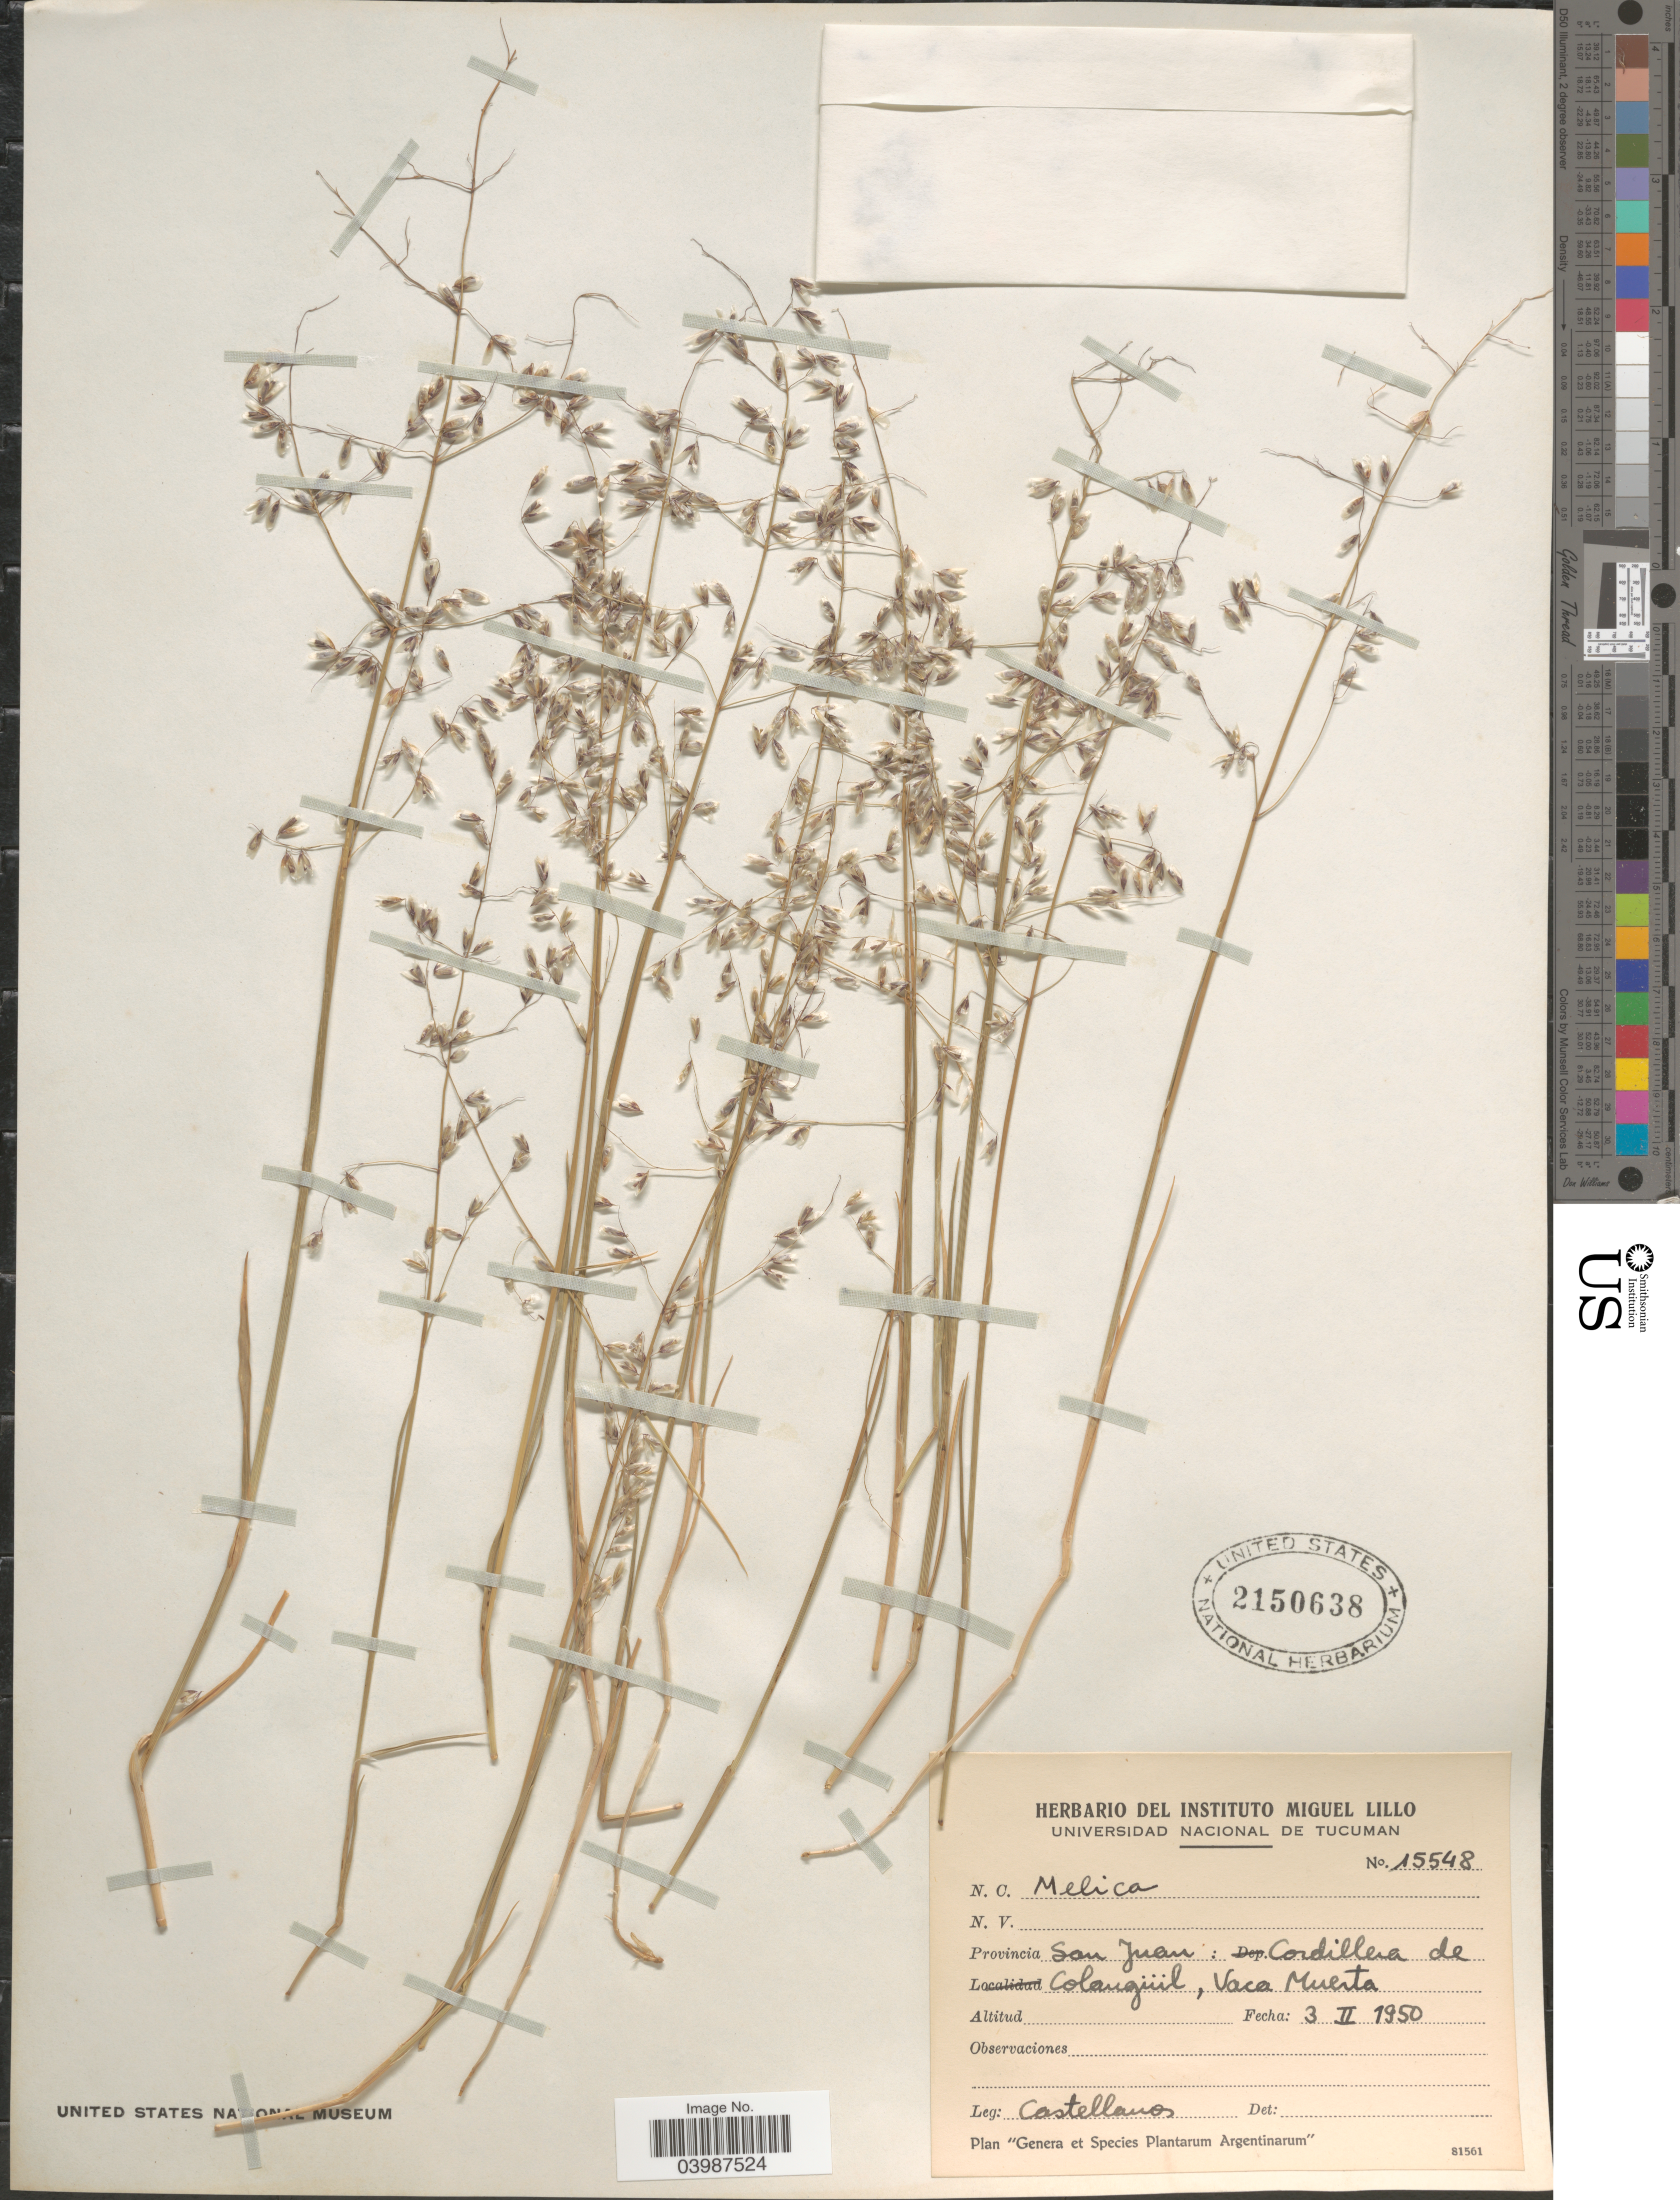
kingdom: Plantae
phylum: Tracheophyta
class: Liliopsida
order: Poales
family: Poaceae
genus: Melica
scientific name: Melica sp.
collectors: -- Castellanos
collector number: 15548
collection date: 1950-02-03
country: Argentina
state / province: San Juan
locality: Cordillera de Colangüil, Vaca Muerta.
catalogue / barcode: US 2150638